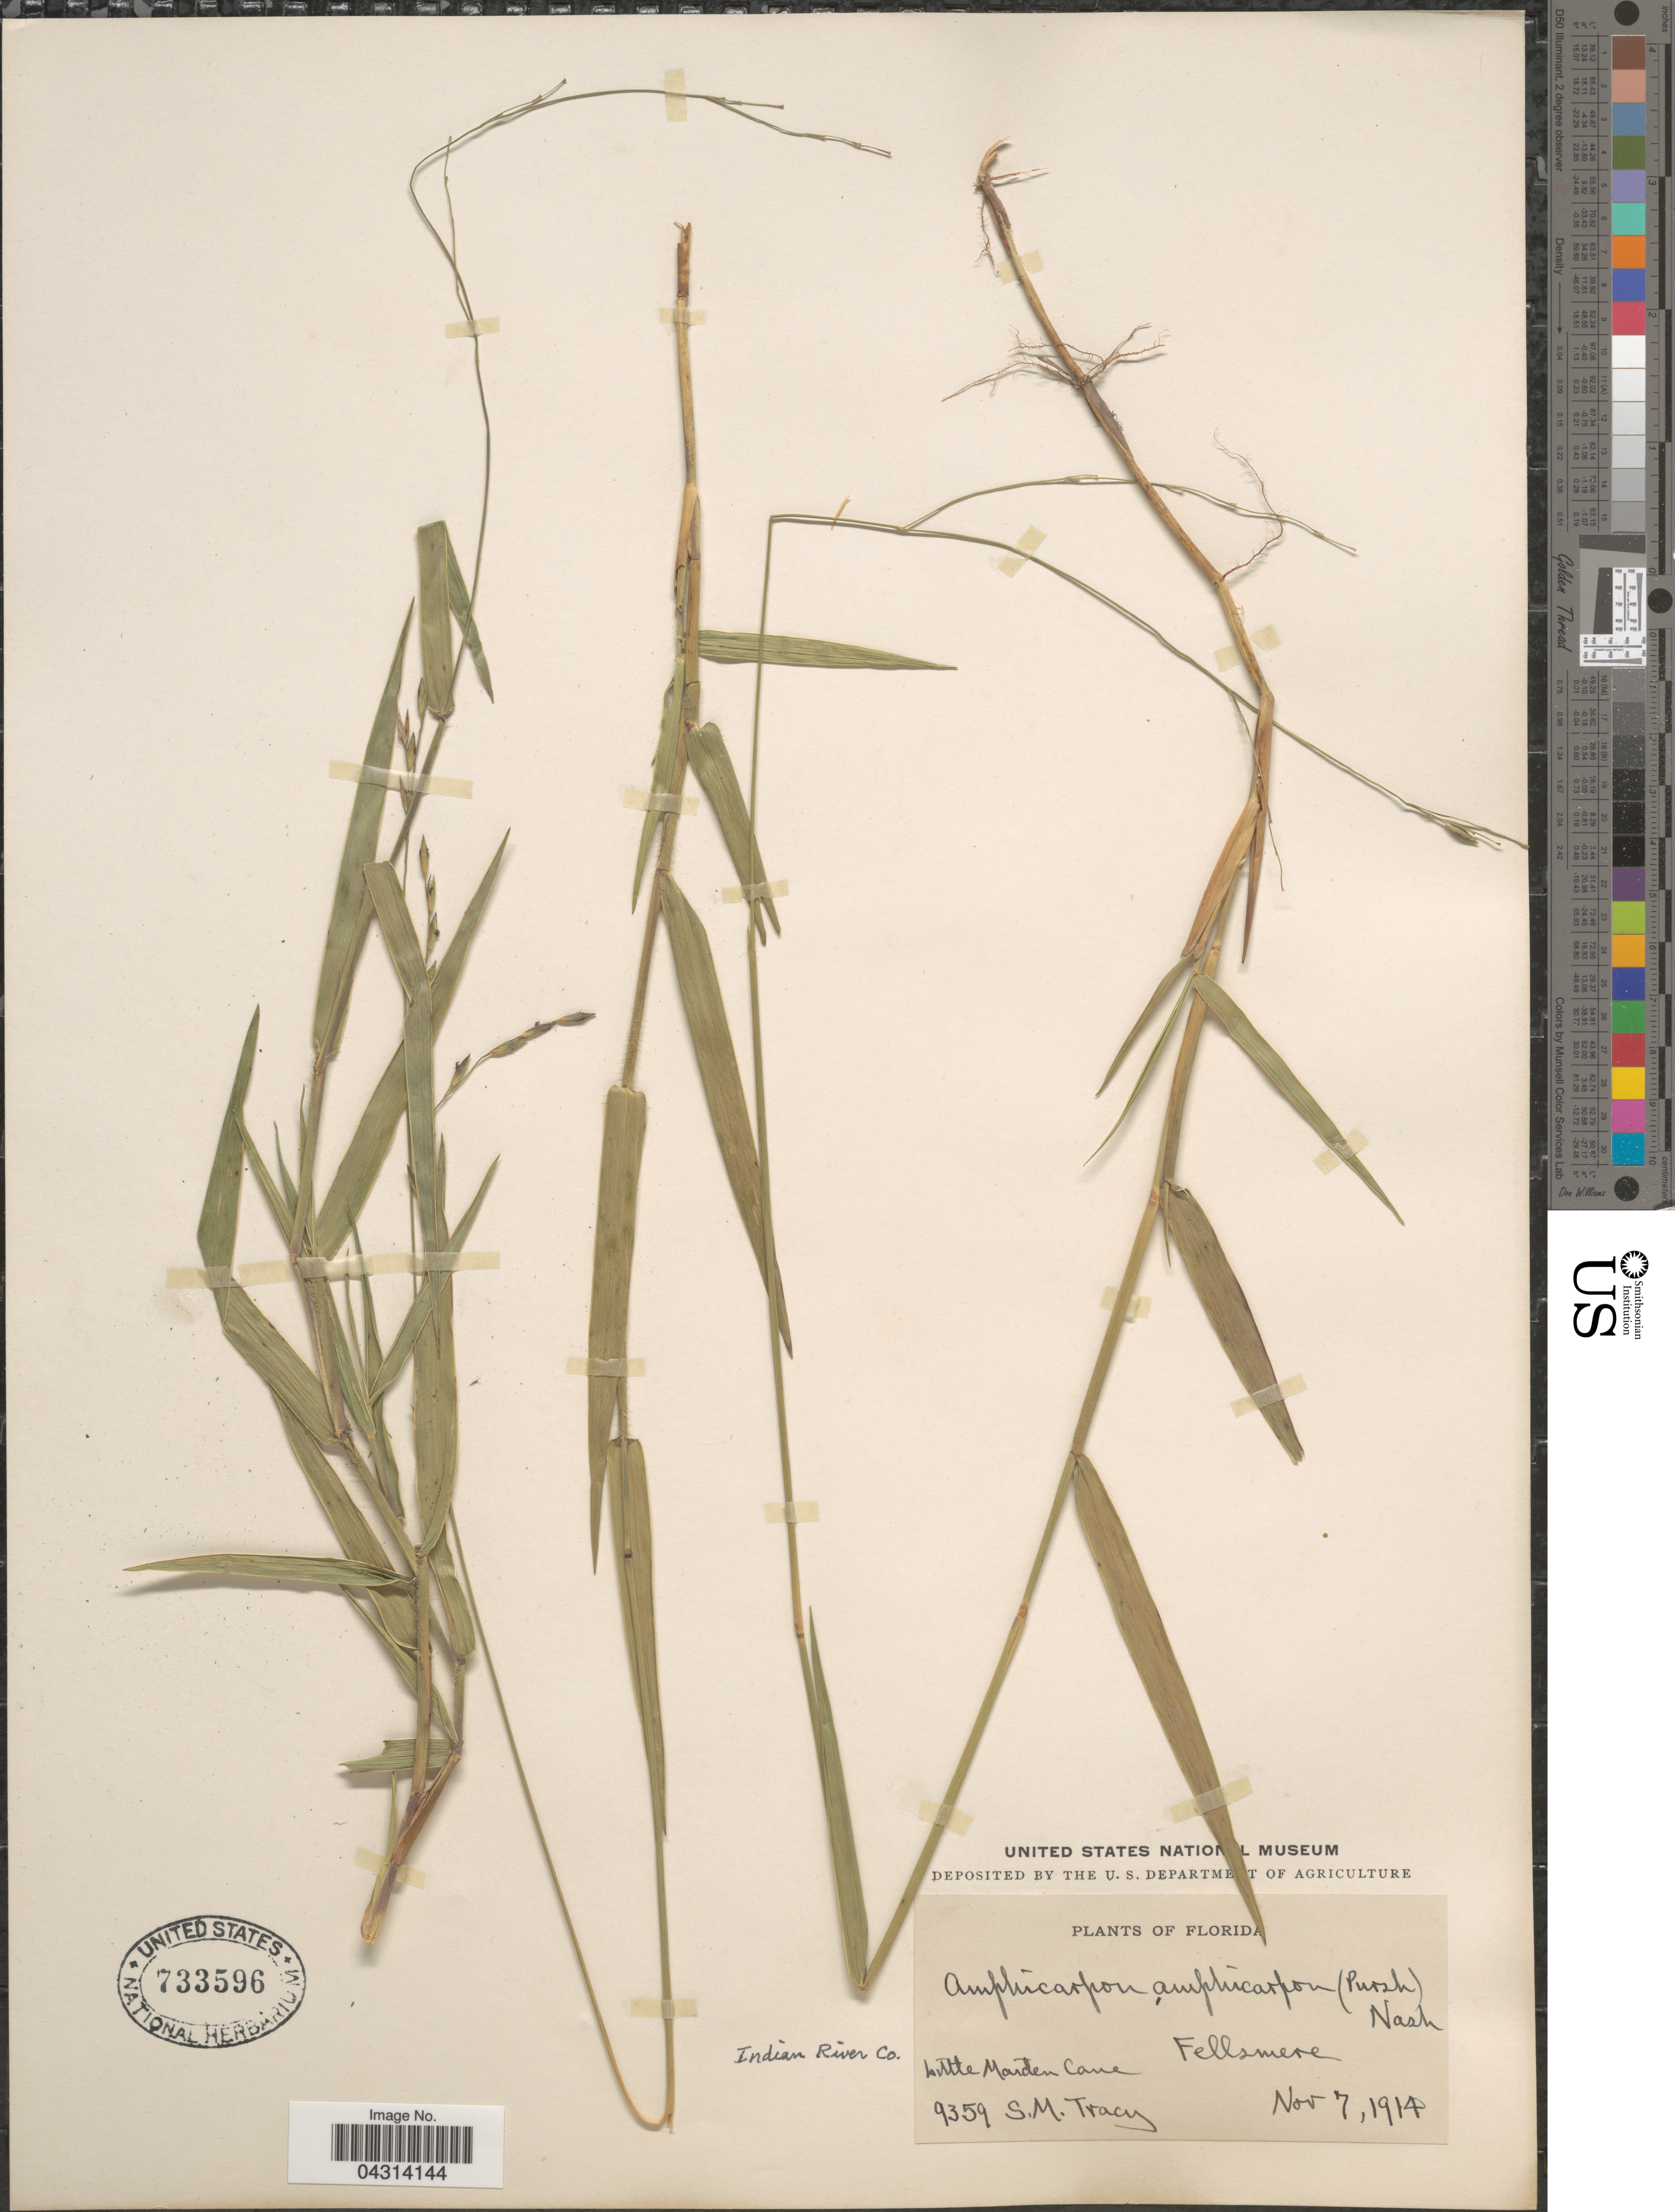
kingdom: Plantae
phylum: Tracheophyta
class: Liliopsida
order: Poales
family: Poaceae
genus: Amphicarpum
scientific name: Amphicarpum muhlenbergianum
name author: (Schult.) Hitchc.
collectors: S. M. Tracy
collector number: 9359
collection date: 1914-11-07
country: United States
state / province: Florida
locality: Fellsmere. Little Marden Cane. Indian River Co.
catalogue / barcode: US 733596